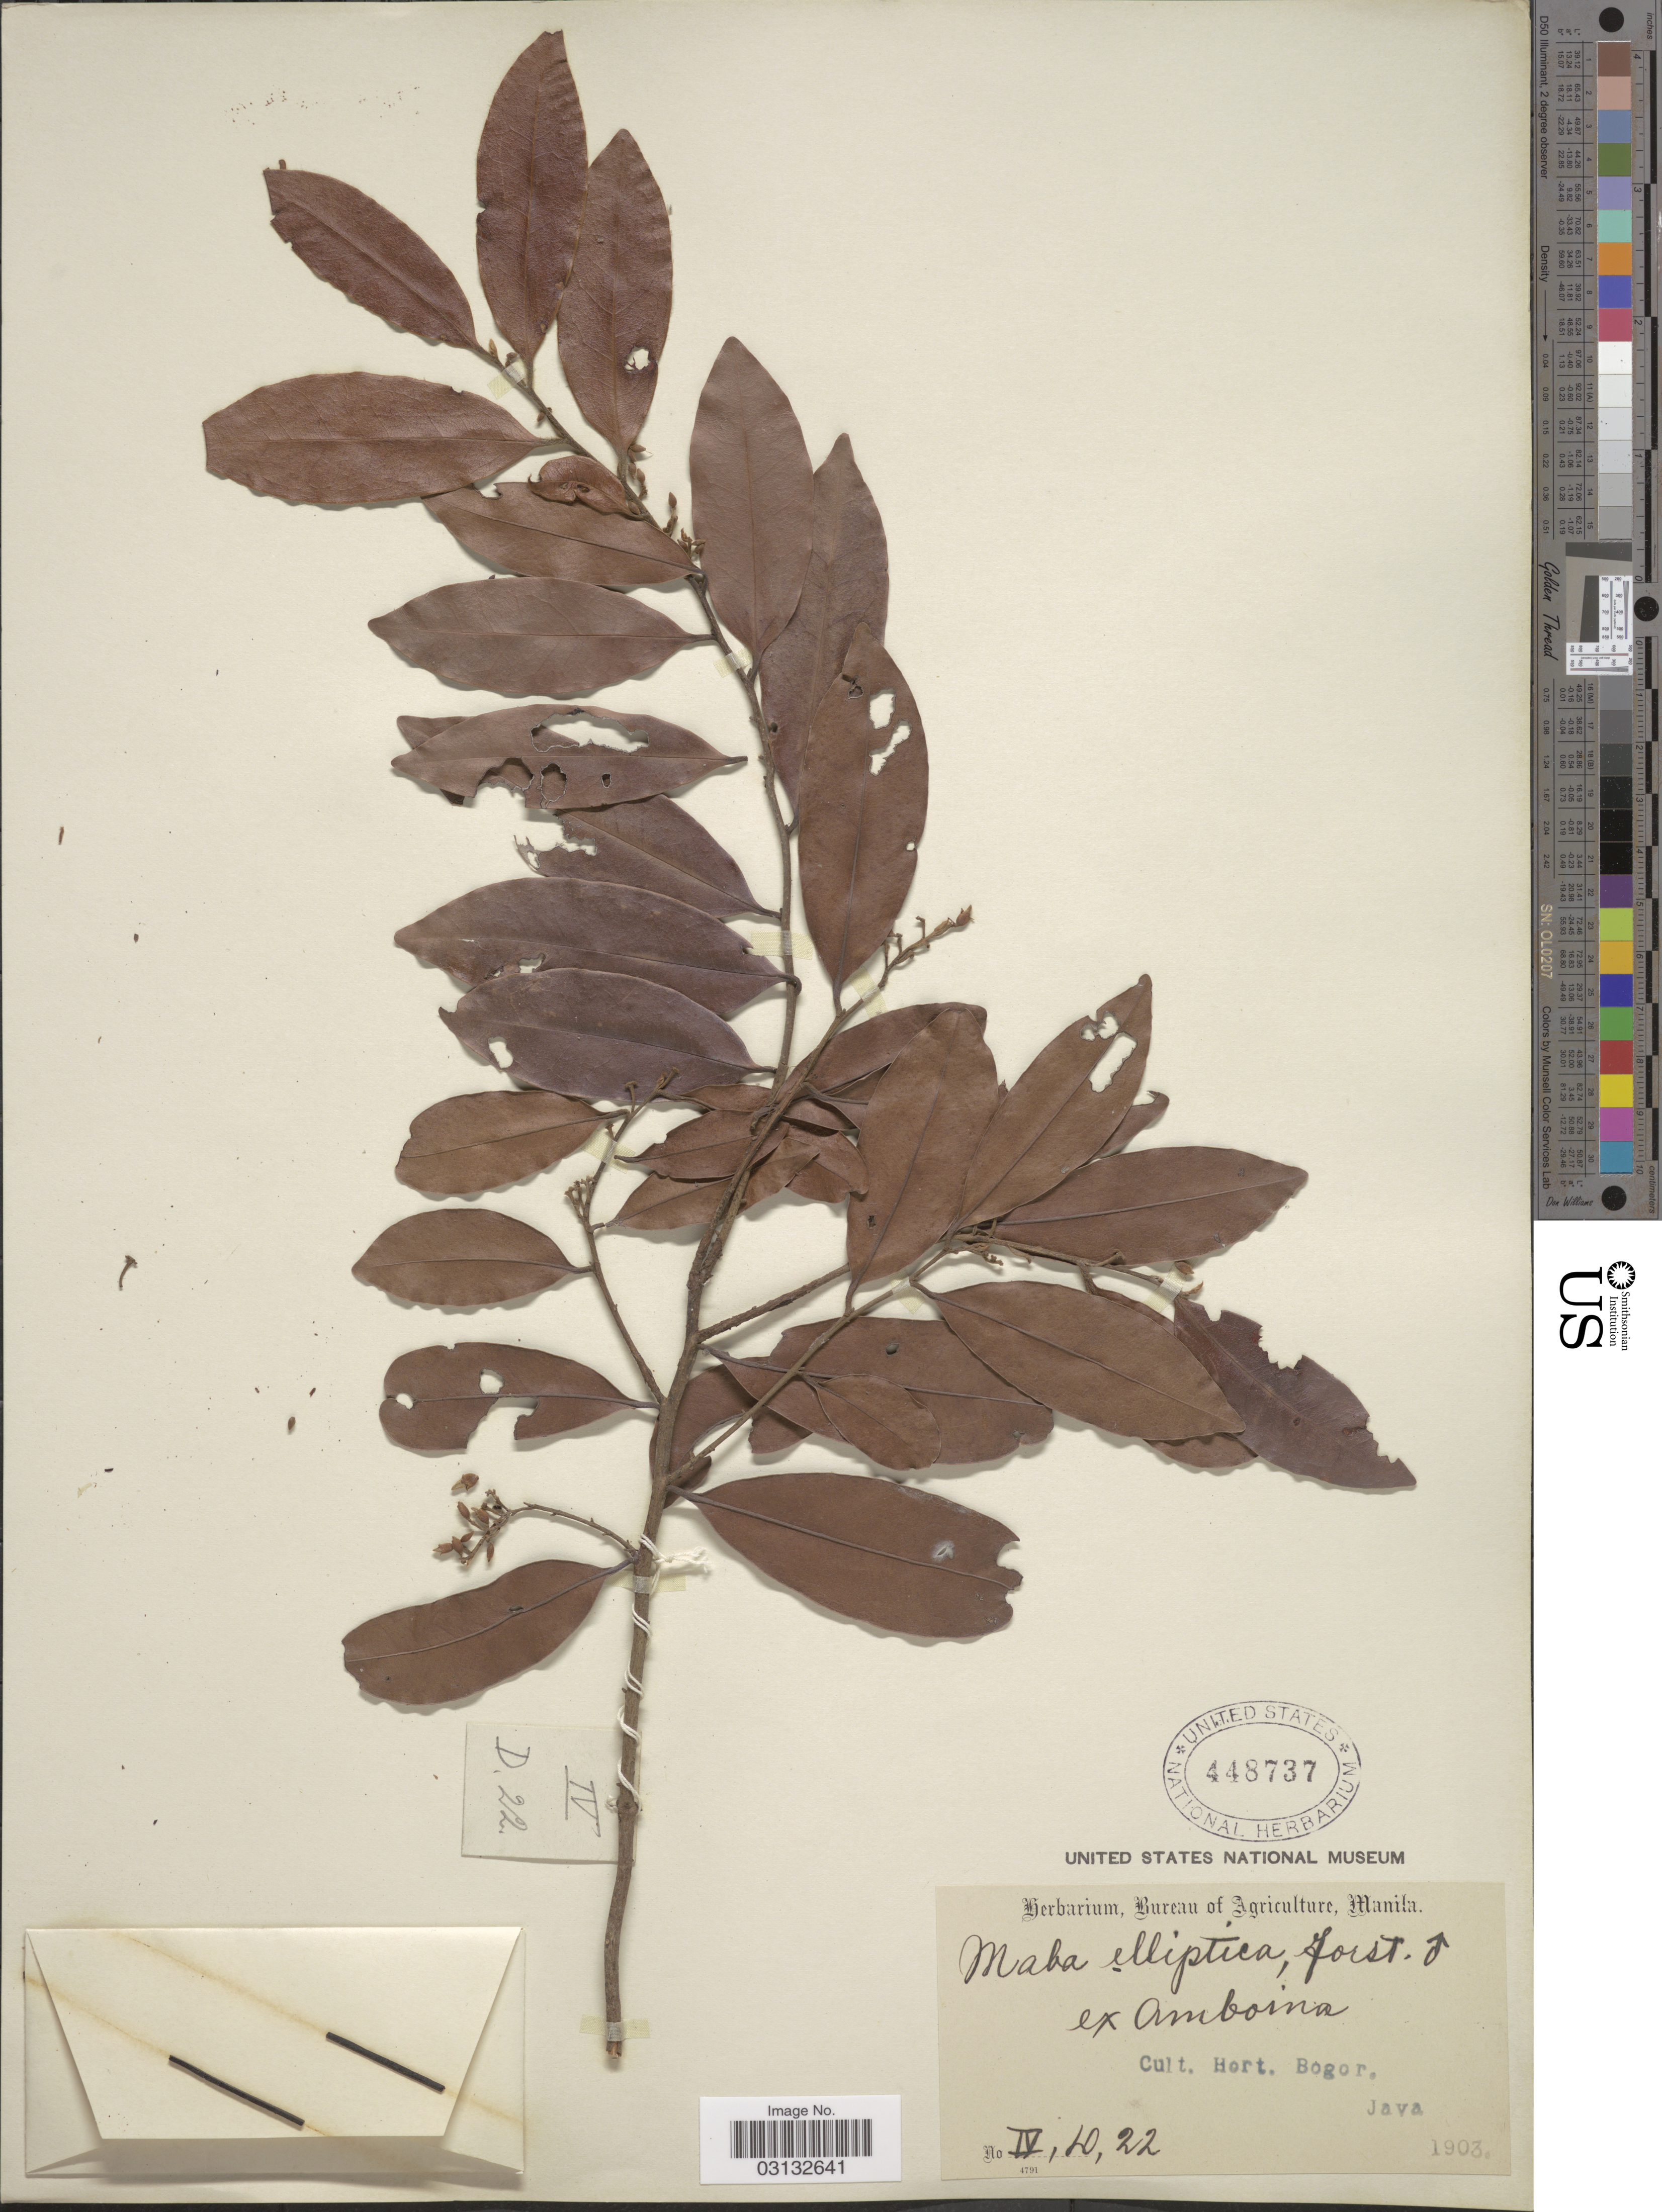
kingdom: Plantae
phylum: Tracheophyta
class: Magnoliopsida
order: Ericales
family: Ebenaceae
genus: Diospyros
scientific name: Diospyros elliptica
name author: P.S. Green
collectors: ex Herb. Bur. Agric. Manila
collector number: IV,D,22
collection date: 1903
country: Indonesia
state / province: Java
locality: Cult. Hort. Bogor. Java.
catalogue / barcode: US 448737